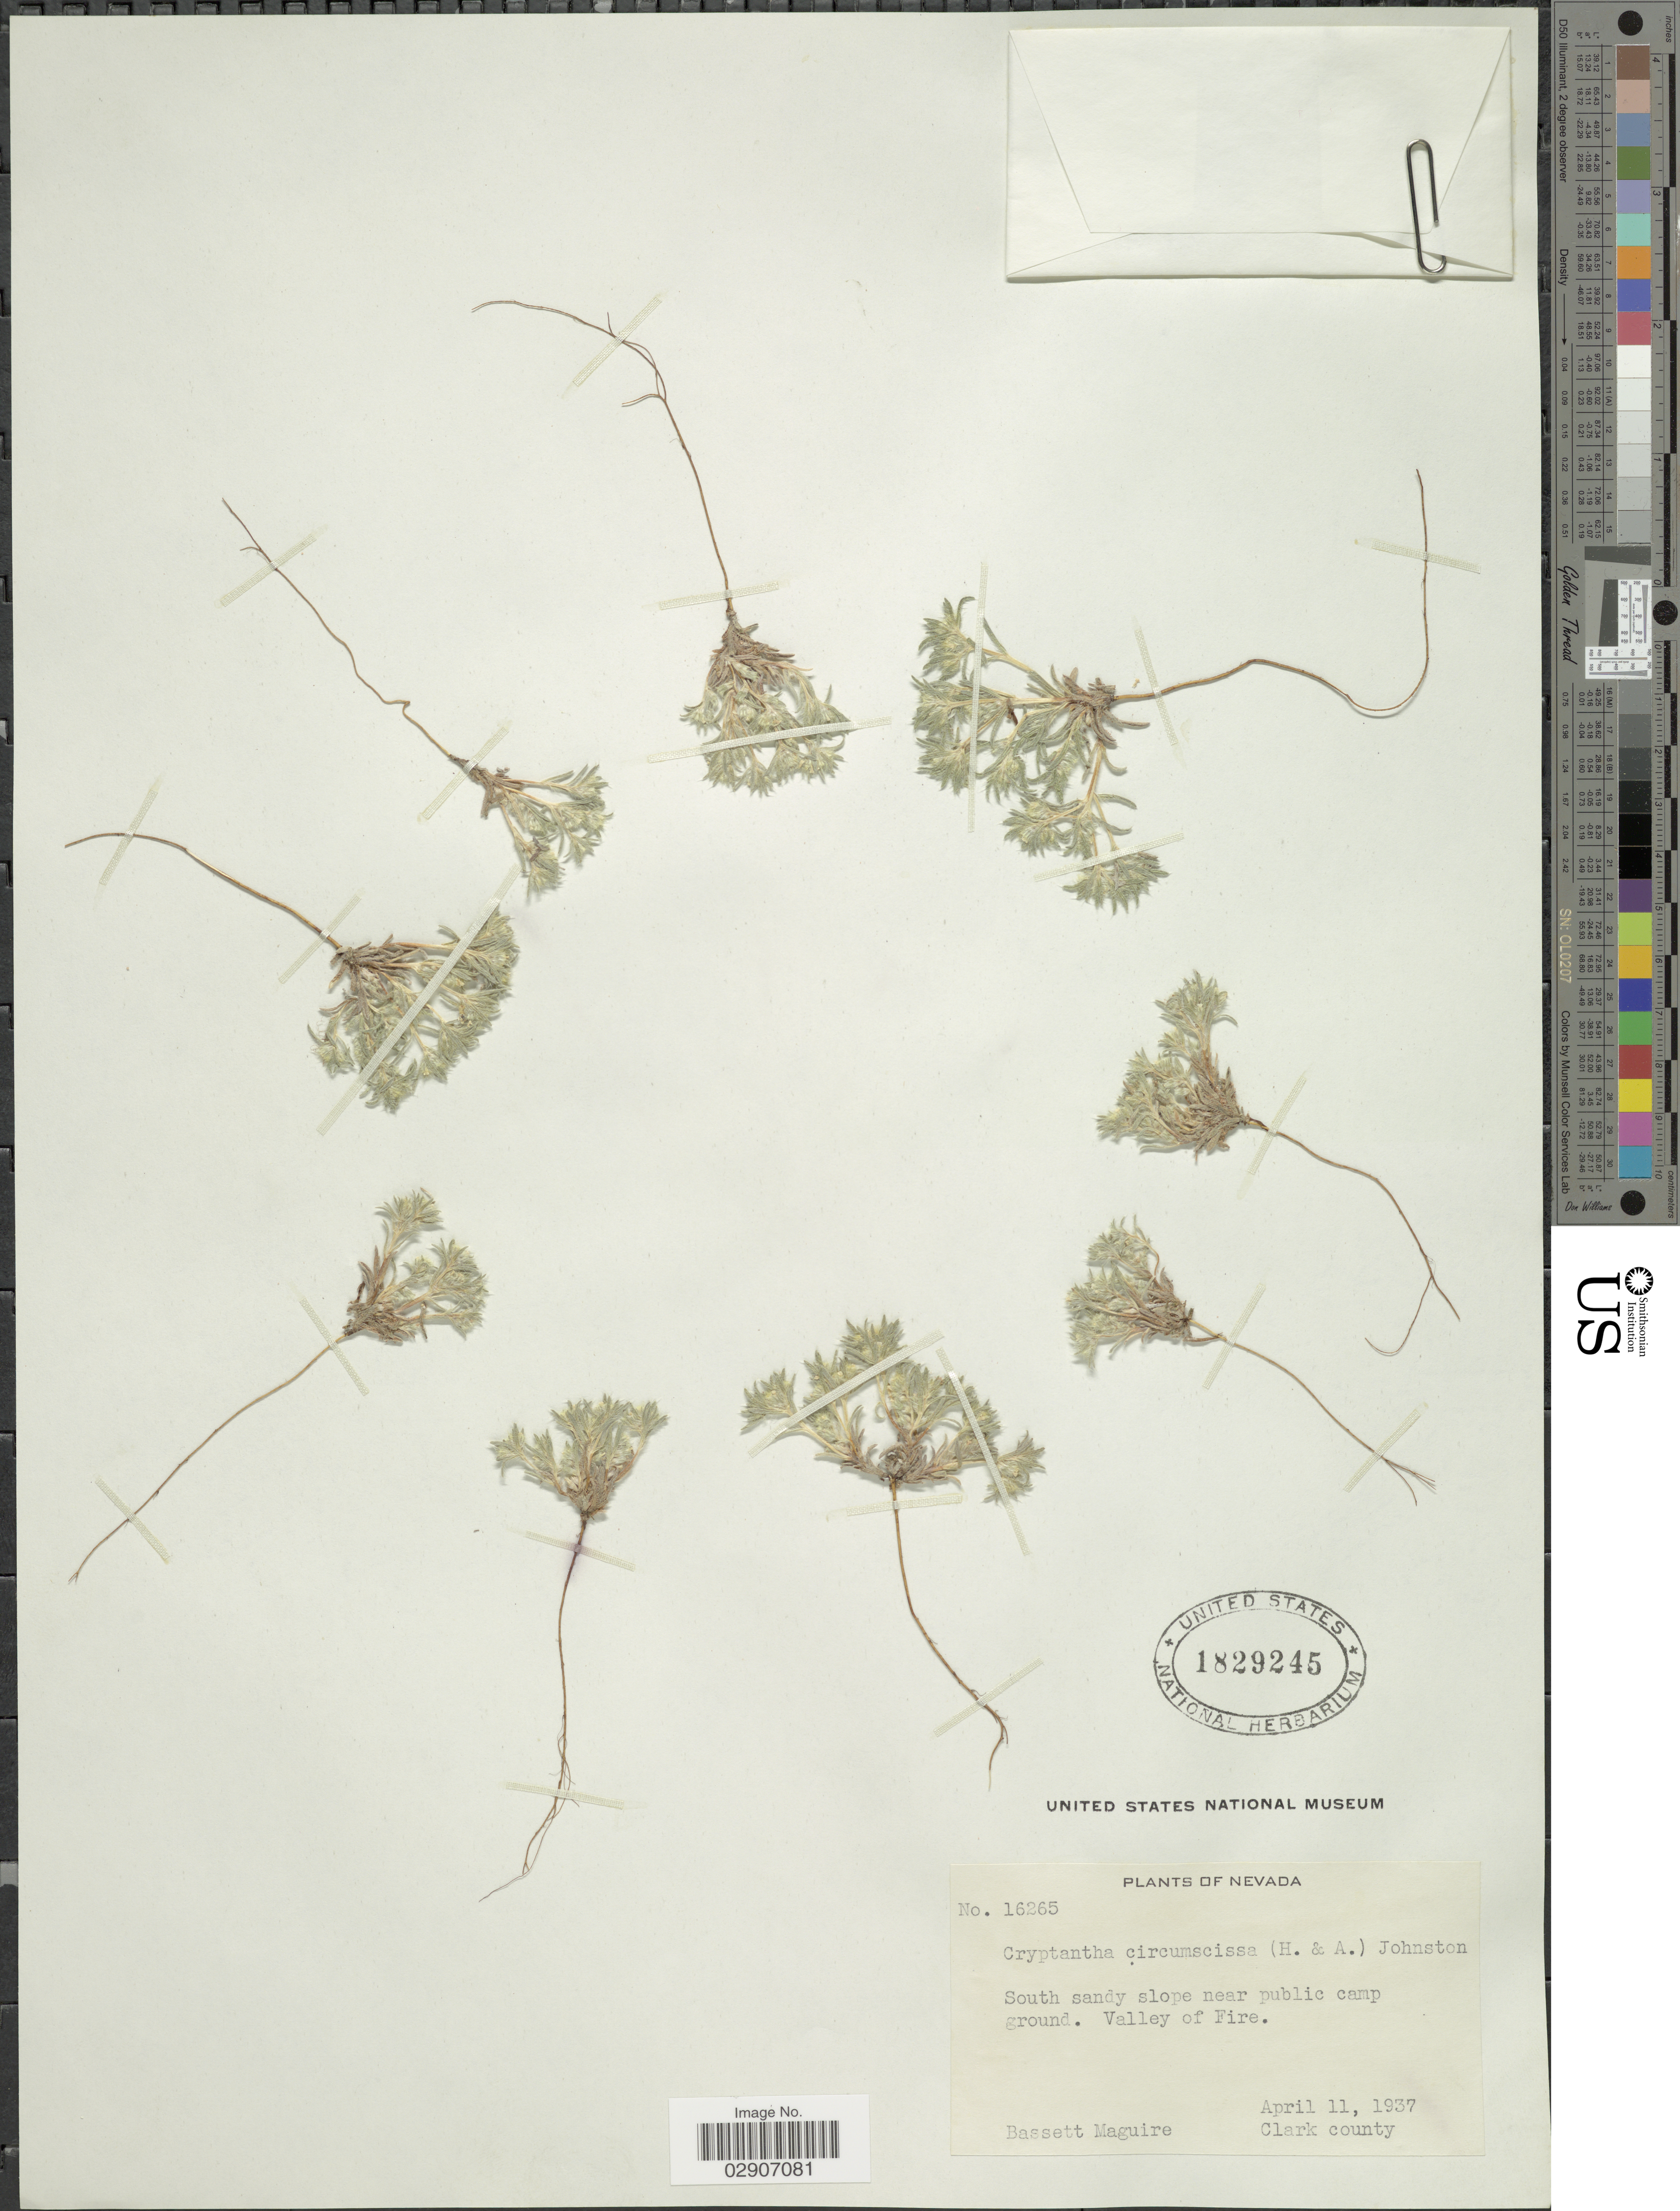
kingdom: Plantae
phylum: Tracheophyta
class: Magnoliopsida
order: Boraginales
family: Boraginaceae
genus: Cryptantha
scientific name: Cryptantha circumscissa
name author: (Hook. & Arn.) I.M. Johnst.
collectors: B. Maguire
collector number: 16265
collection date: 1937-04-11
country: United States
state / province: Nevada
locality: South sandy slope near public camp ground. Valley of Fire. Clark county.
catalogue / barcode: US 1829245